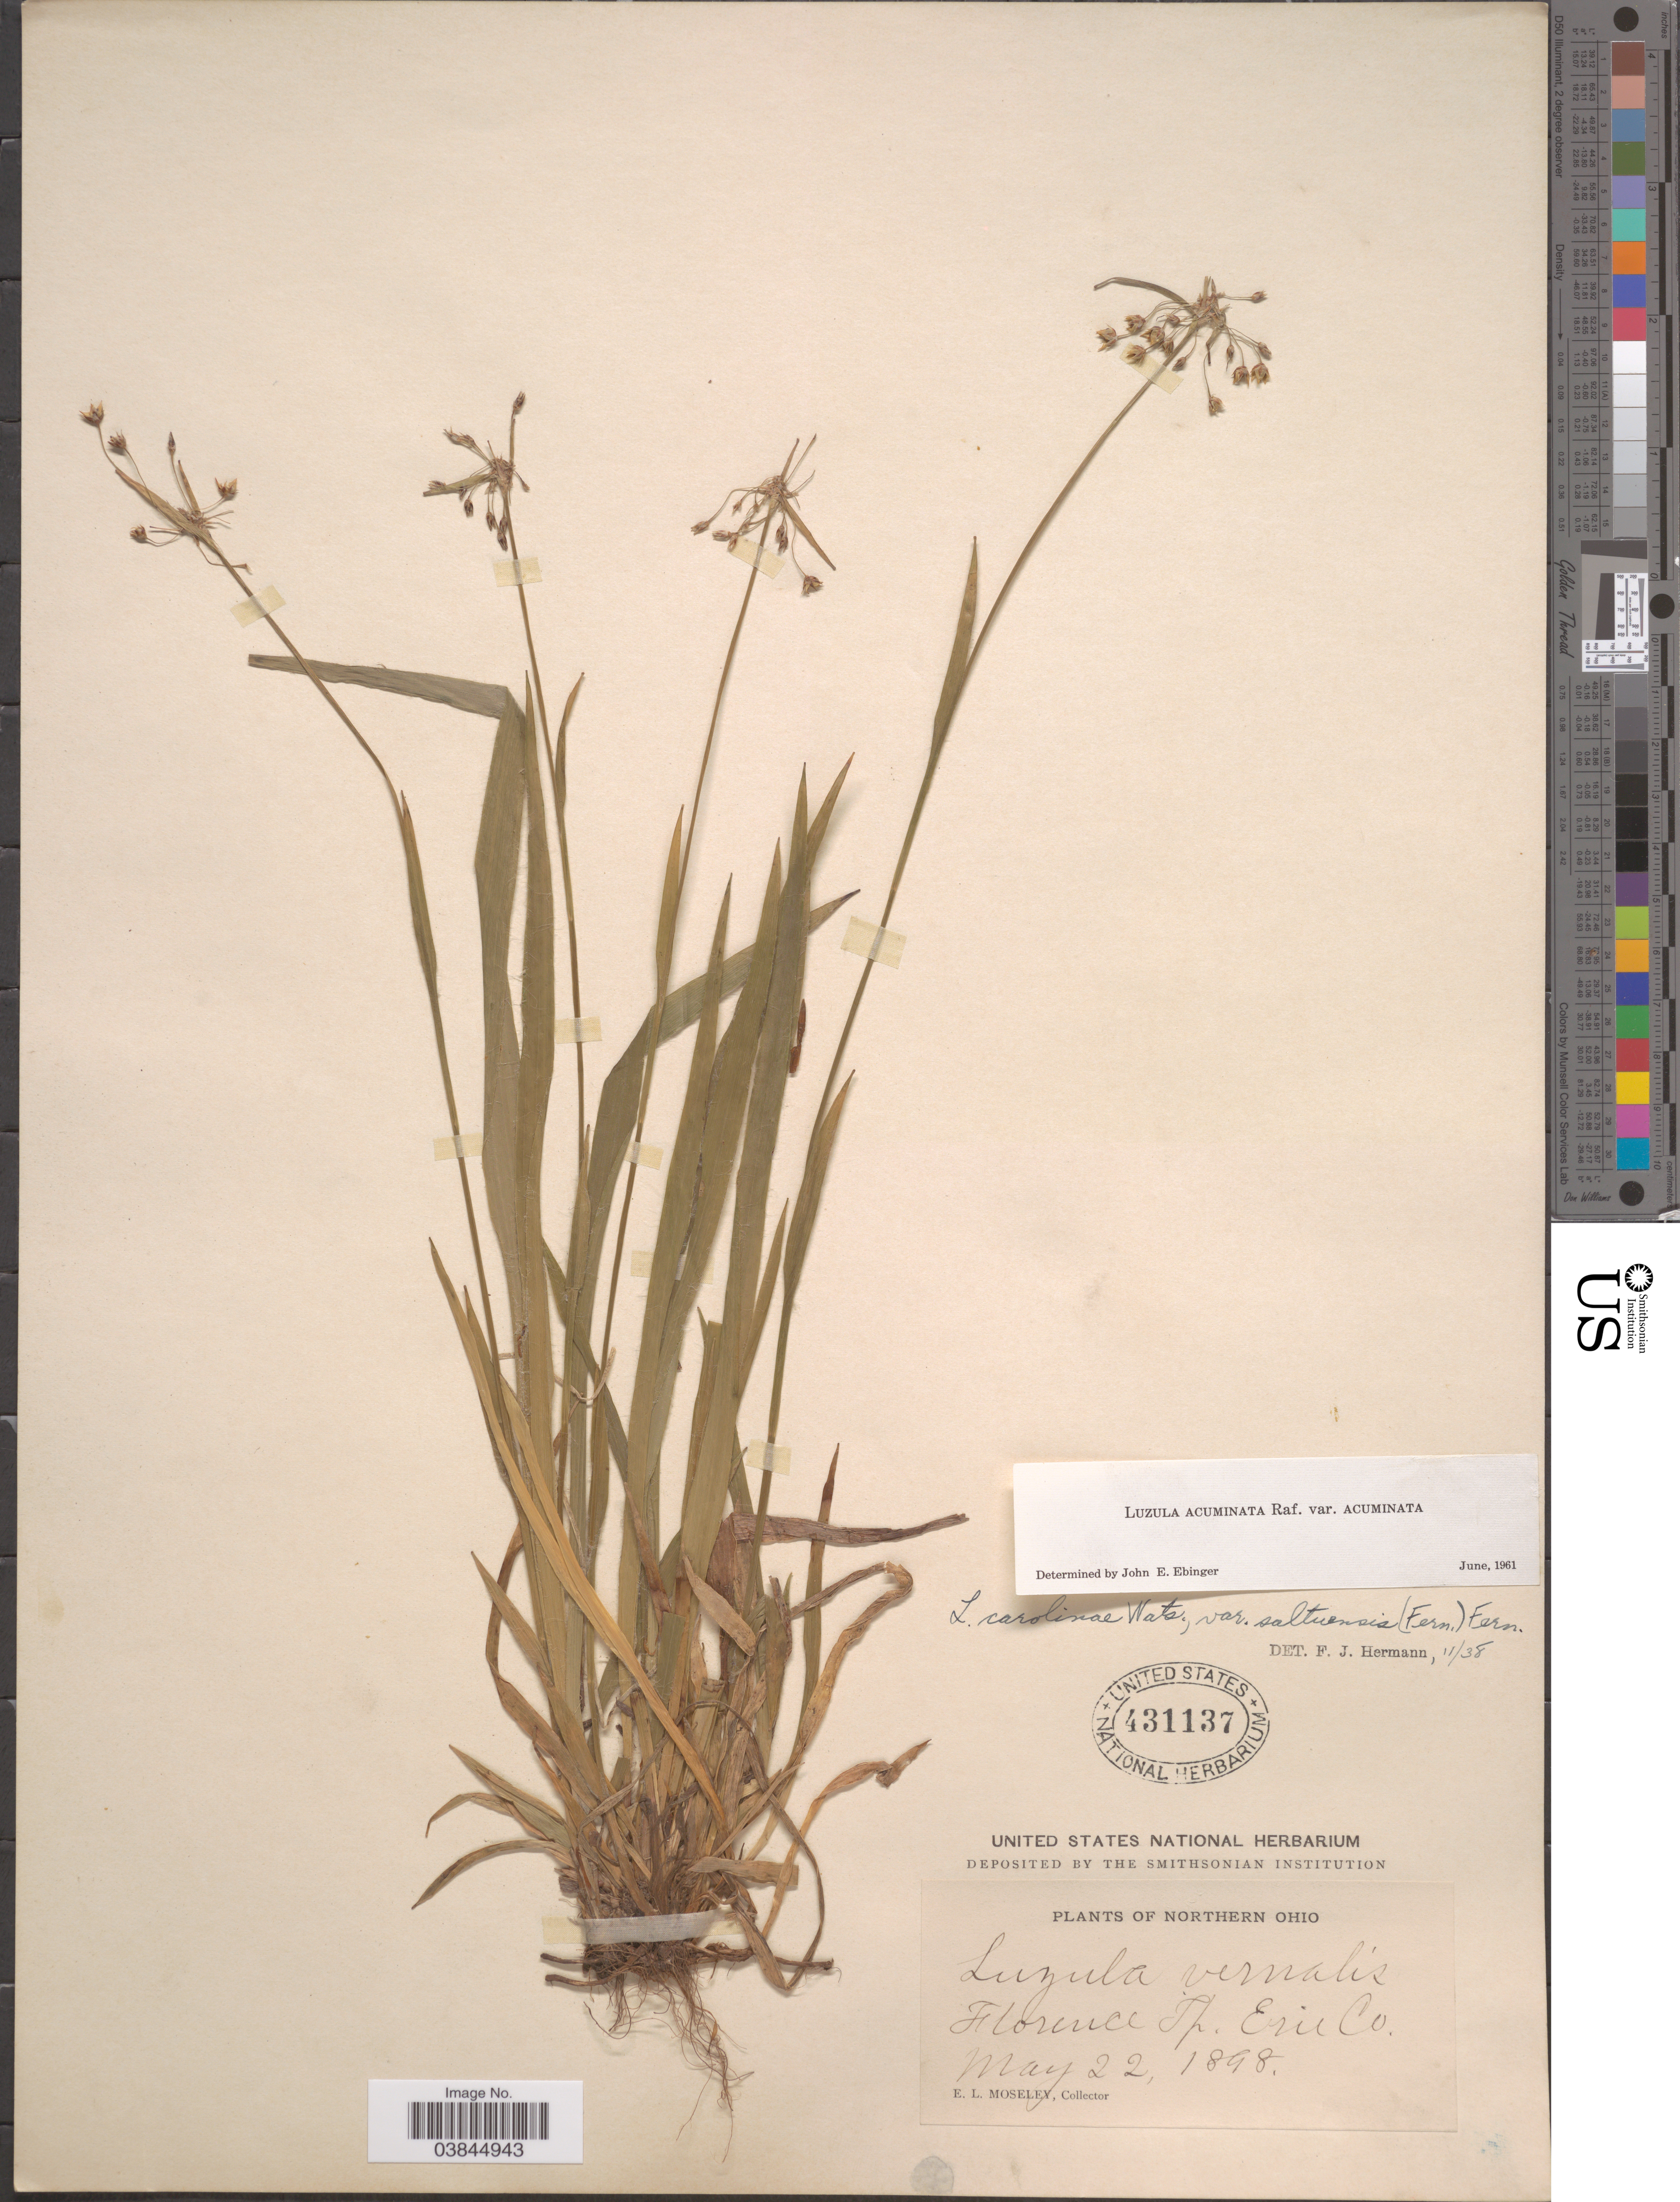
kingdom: Plantae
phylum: Tracheophyta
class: Liliopsida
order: Poales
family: Juncaceae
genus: Luzula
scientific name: Luzula acuminata var. acuminata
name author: Raf.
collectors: E. Moseley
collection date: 1898-05-22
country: United States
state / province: Ohio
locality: Northern Ohio. Florence Tp. Erie Co.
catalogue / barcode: US 431137